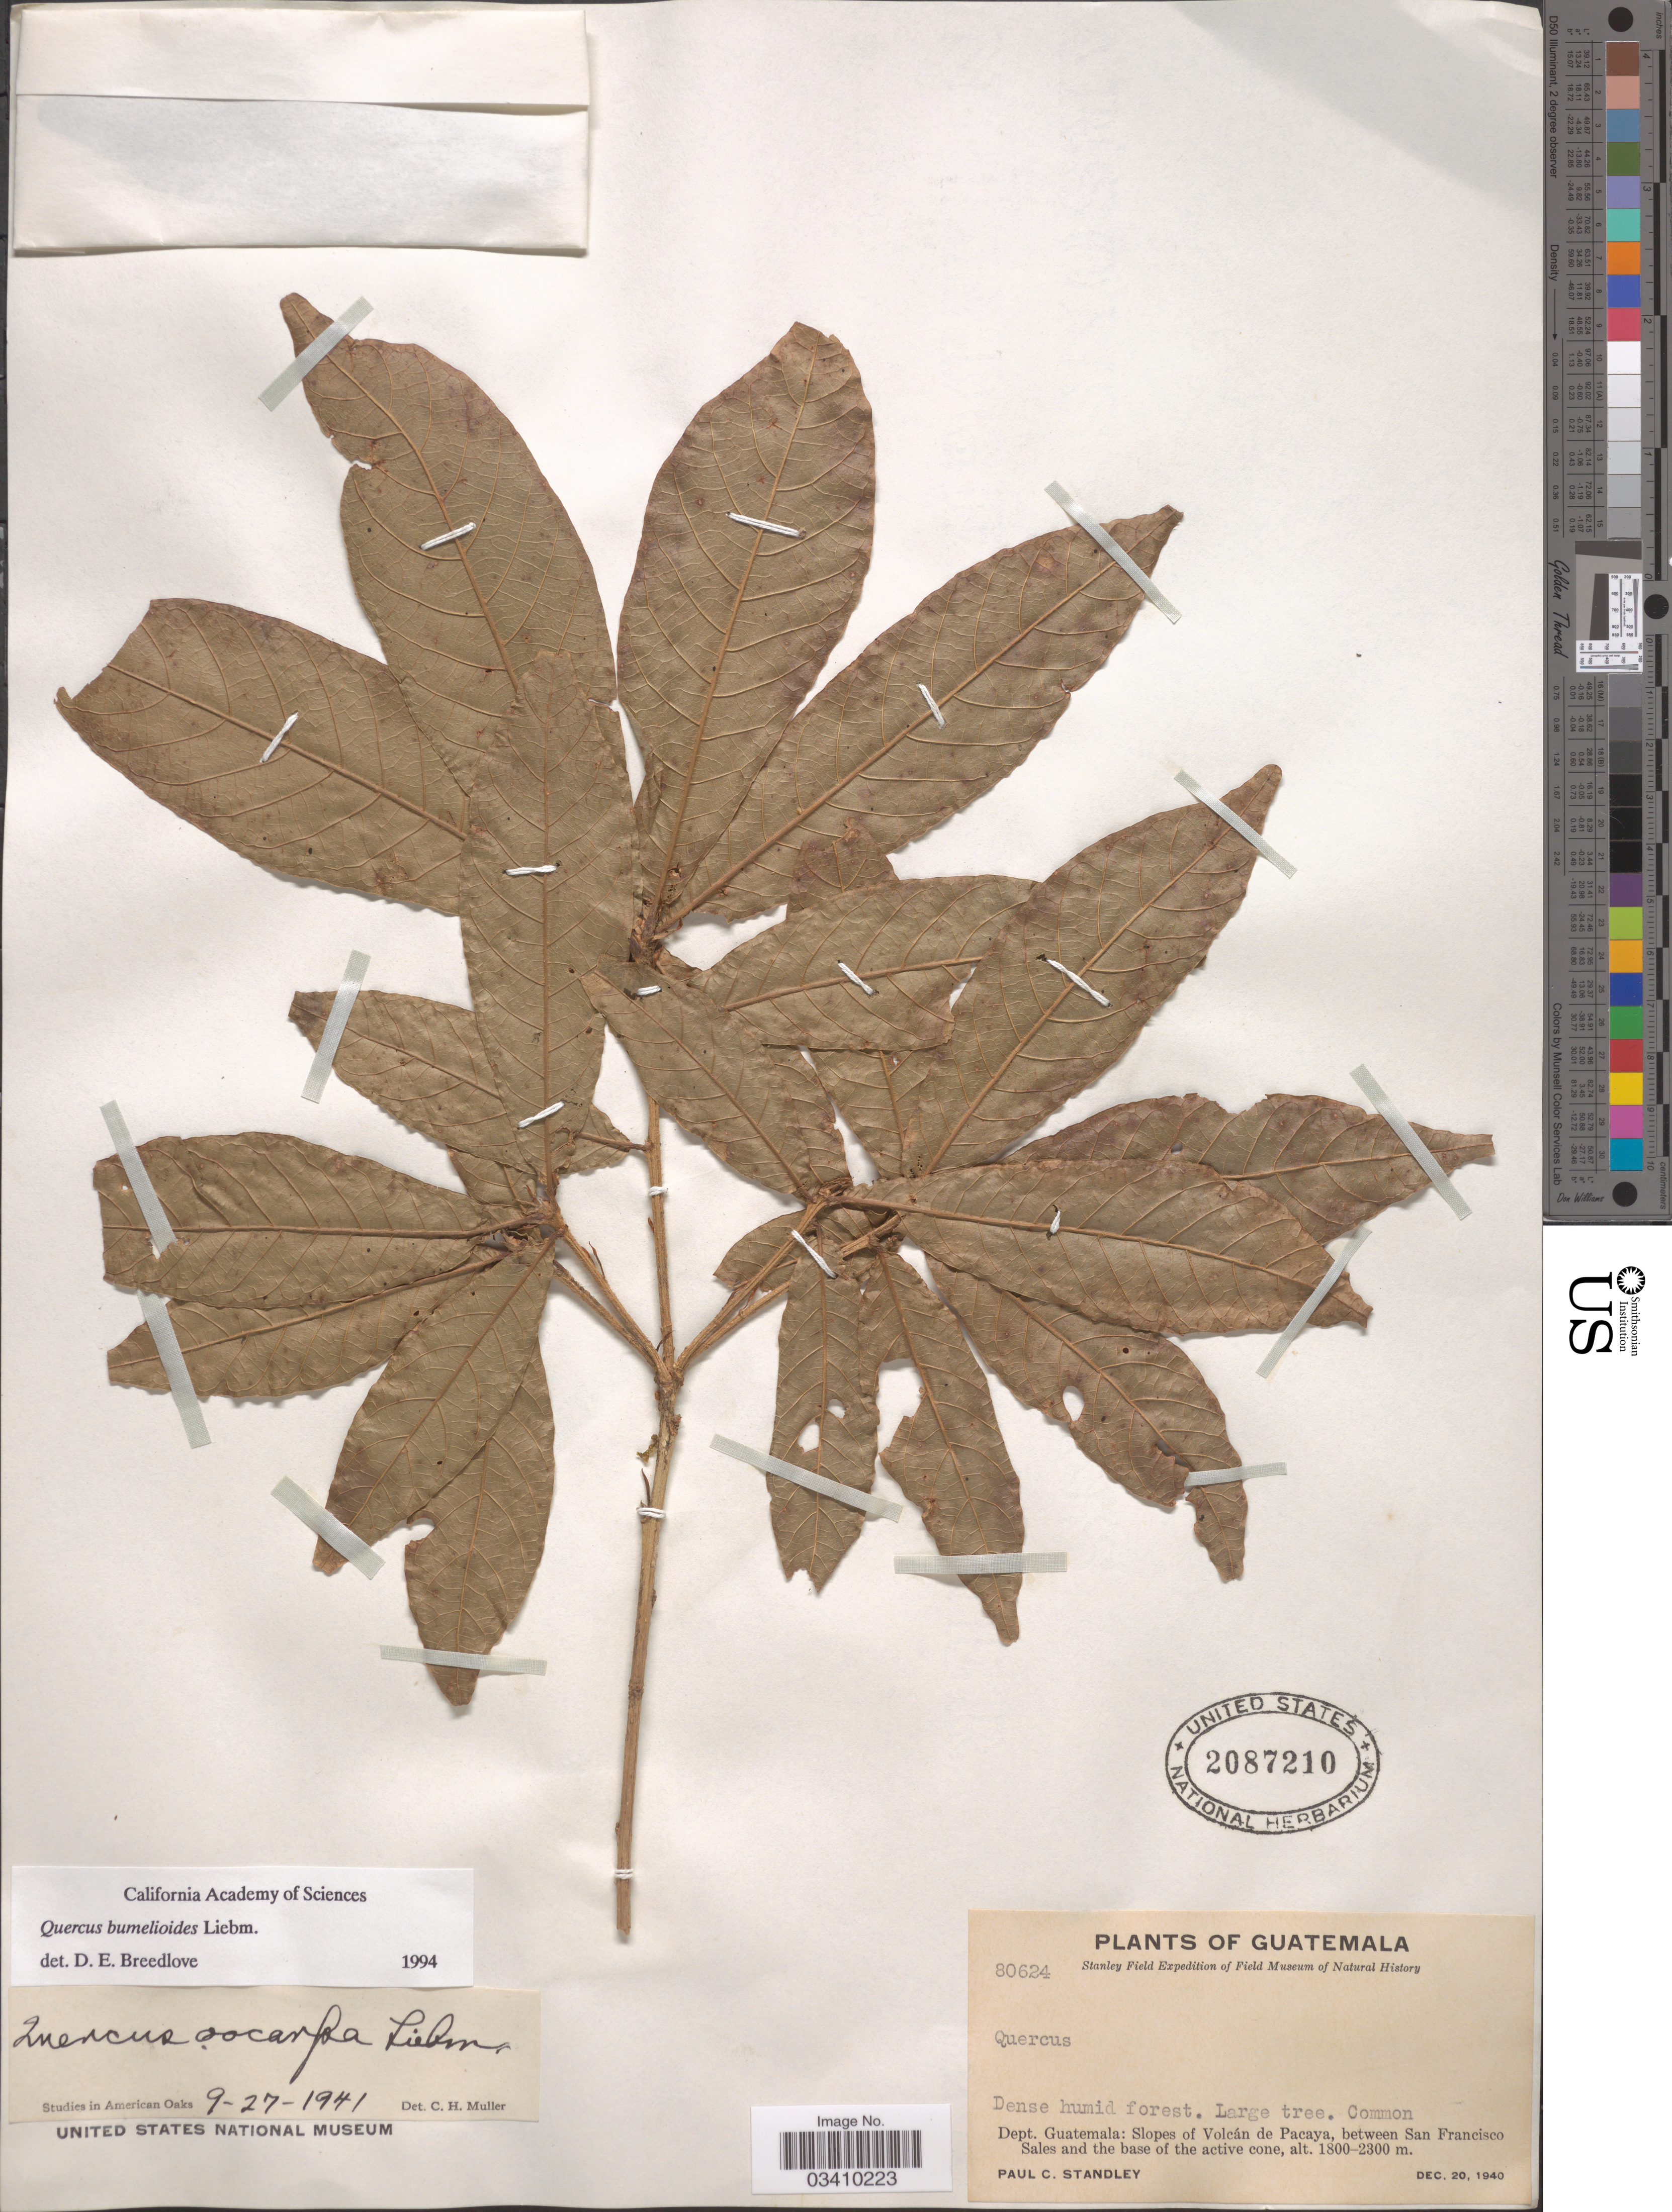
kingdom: Plantae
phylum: Tracheophyta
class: Magnoliopsida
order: Fagales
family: Fagaceae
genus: Quercus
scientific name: Quercus bumelioides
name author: Liebm.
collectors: P. C. Standley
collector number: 80624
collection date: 1940-12-20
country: Guatemala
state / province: Guatemala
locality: Dept. Guatemala: Slopes of Volcán de Pacaya, between San Francisco Sales and the base of the active cone.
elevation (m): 1800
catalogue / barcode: US 2087210